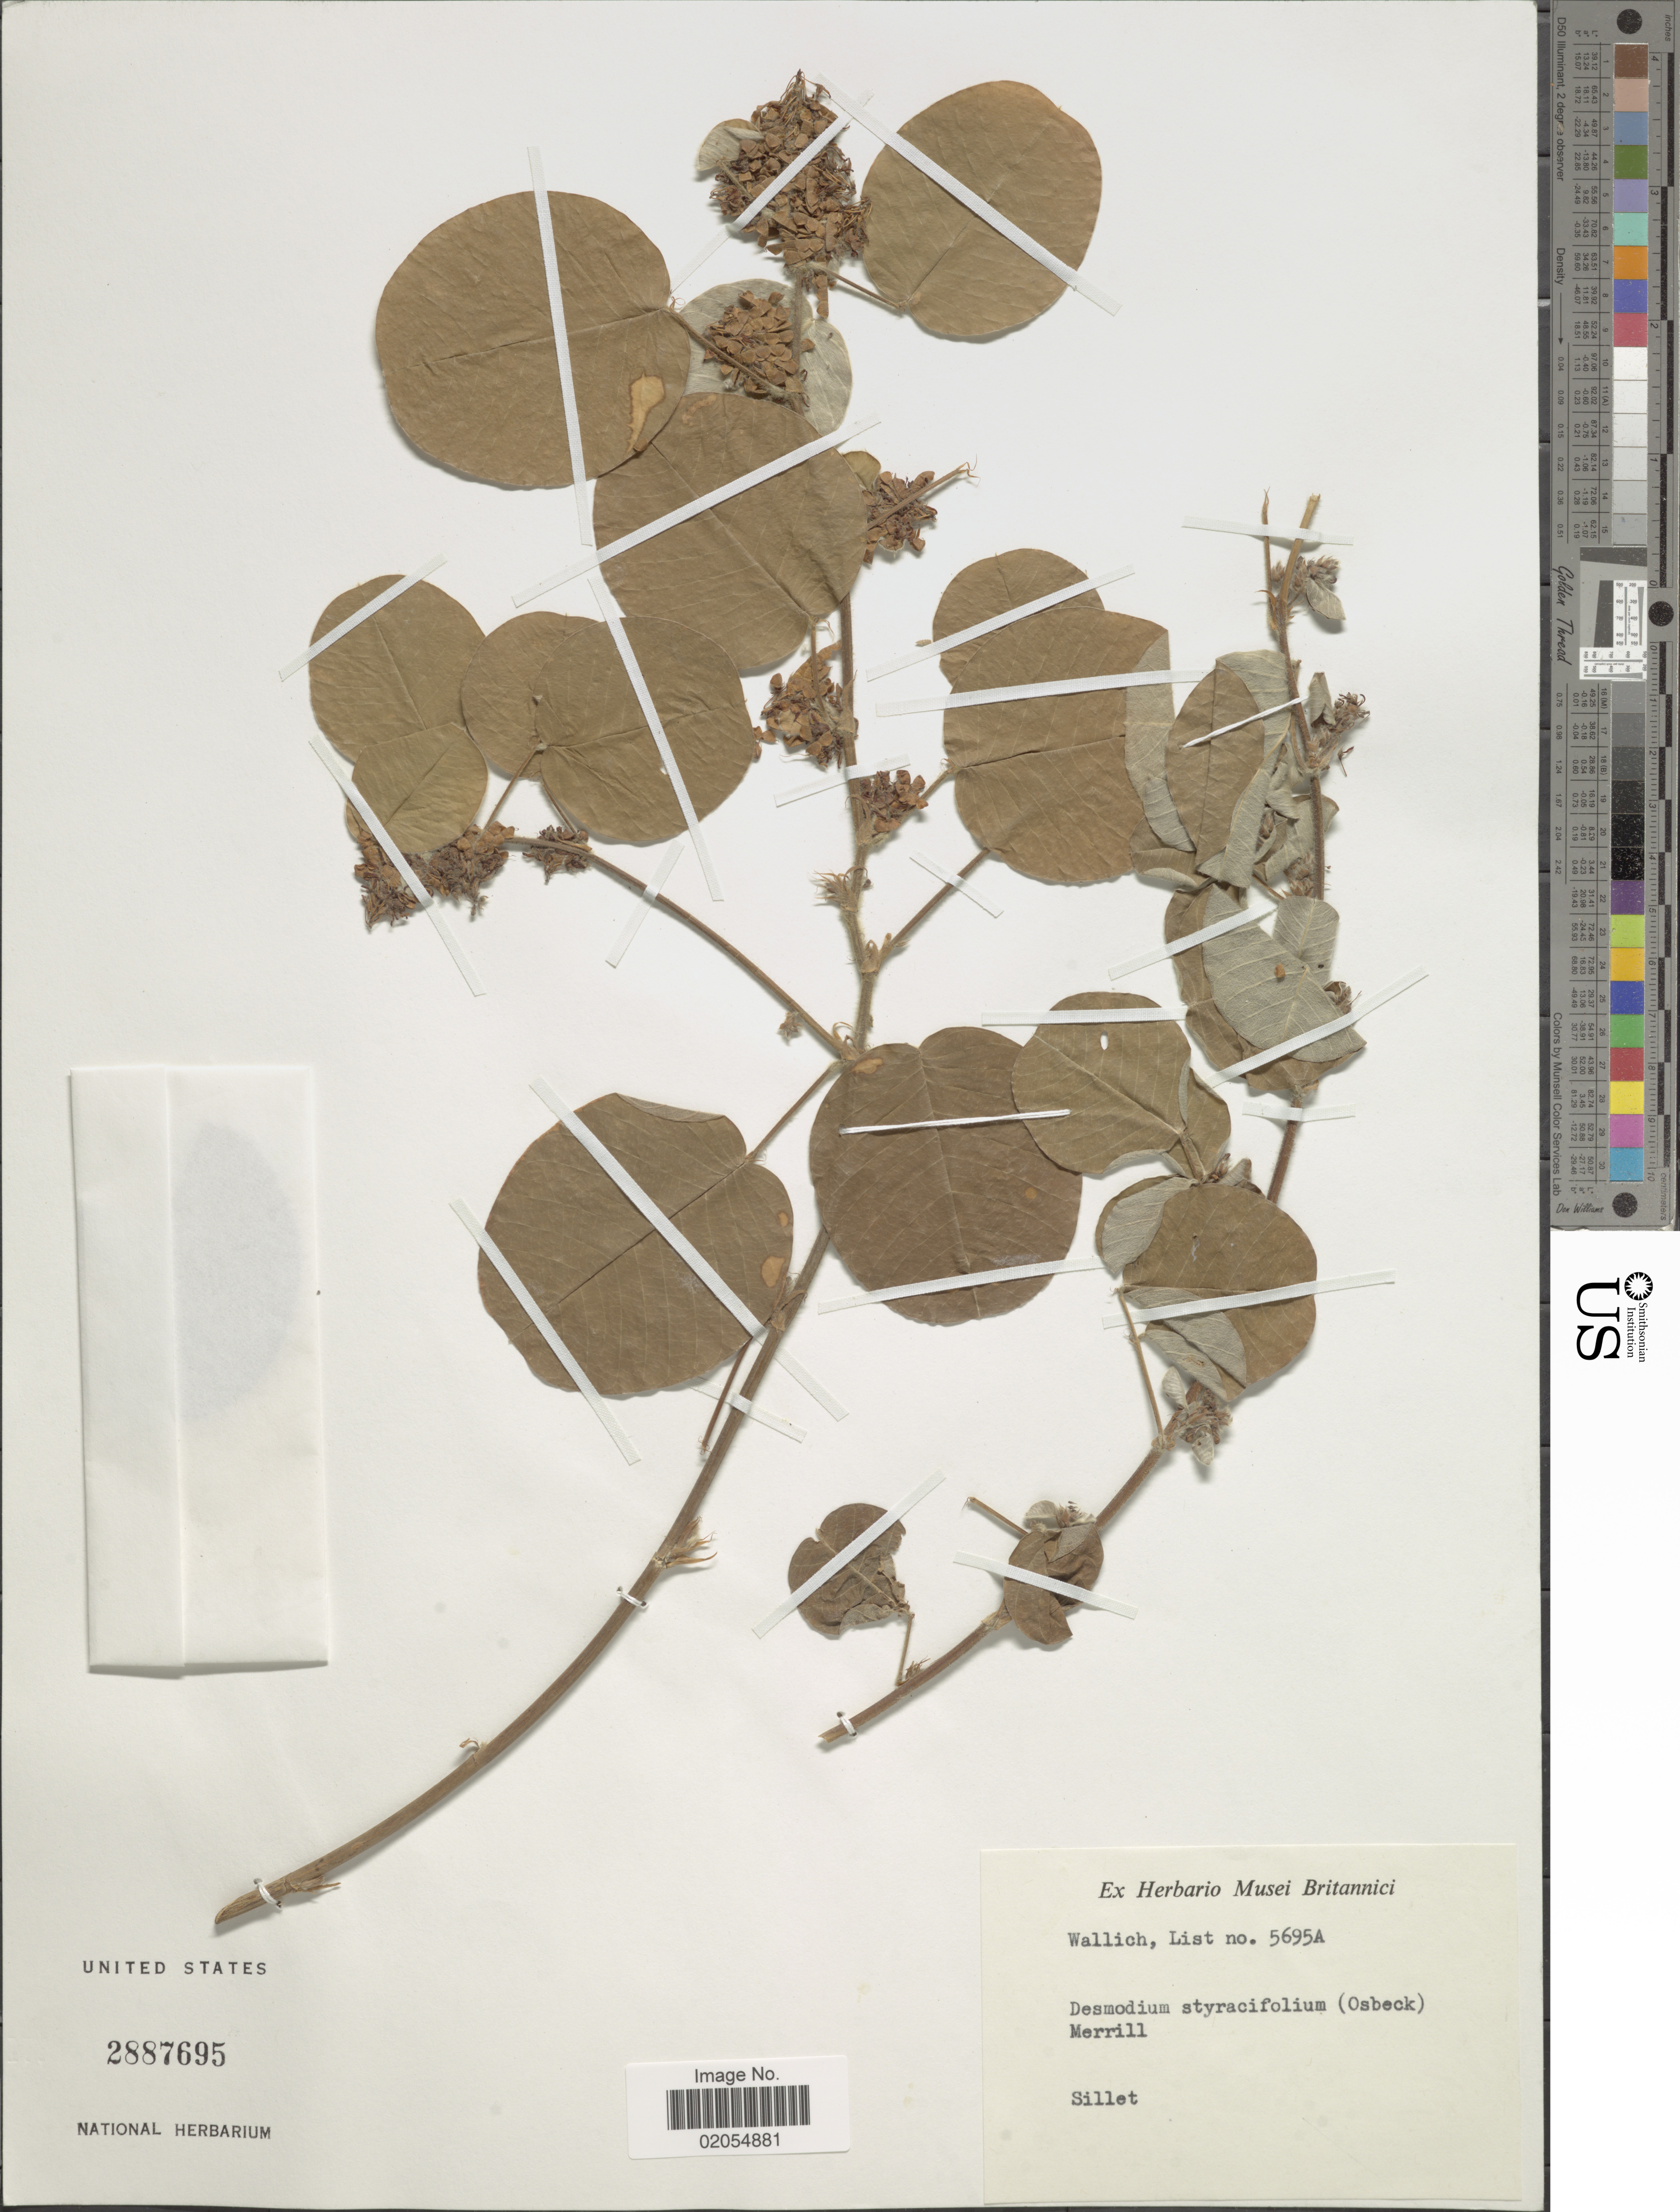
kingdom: Plantae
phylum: Tracheophyta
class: Magnoliopsida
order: Fabales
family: Fabaceae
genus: Grona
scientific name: Grona styracifolia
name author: (Osbeck) H. Ohashi & K. Ohashi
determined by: Strong, Mark T., (BOT), Smithsonian Institution - National Museum of Natural History (UNITED STATES)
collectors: -- Wallich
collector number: List 5695A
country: Bangladesh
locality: Sillet [Sylhet]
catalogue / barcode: US 2887695